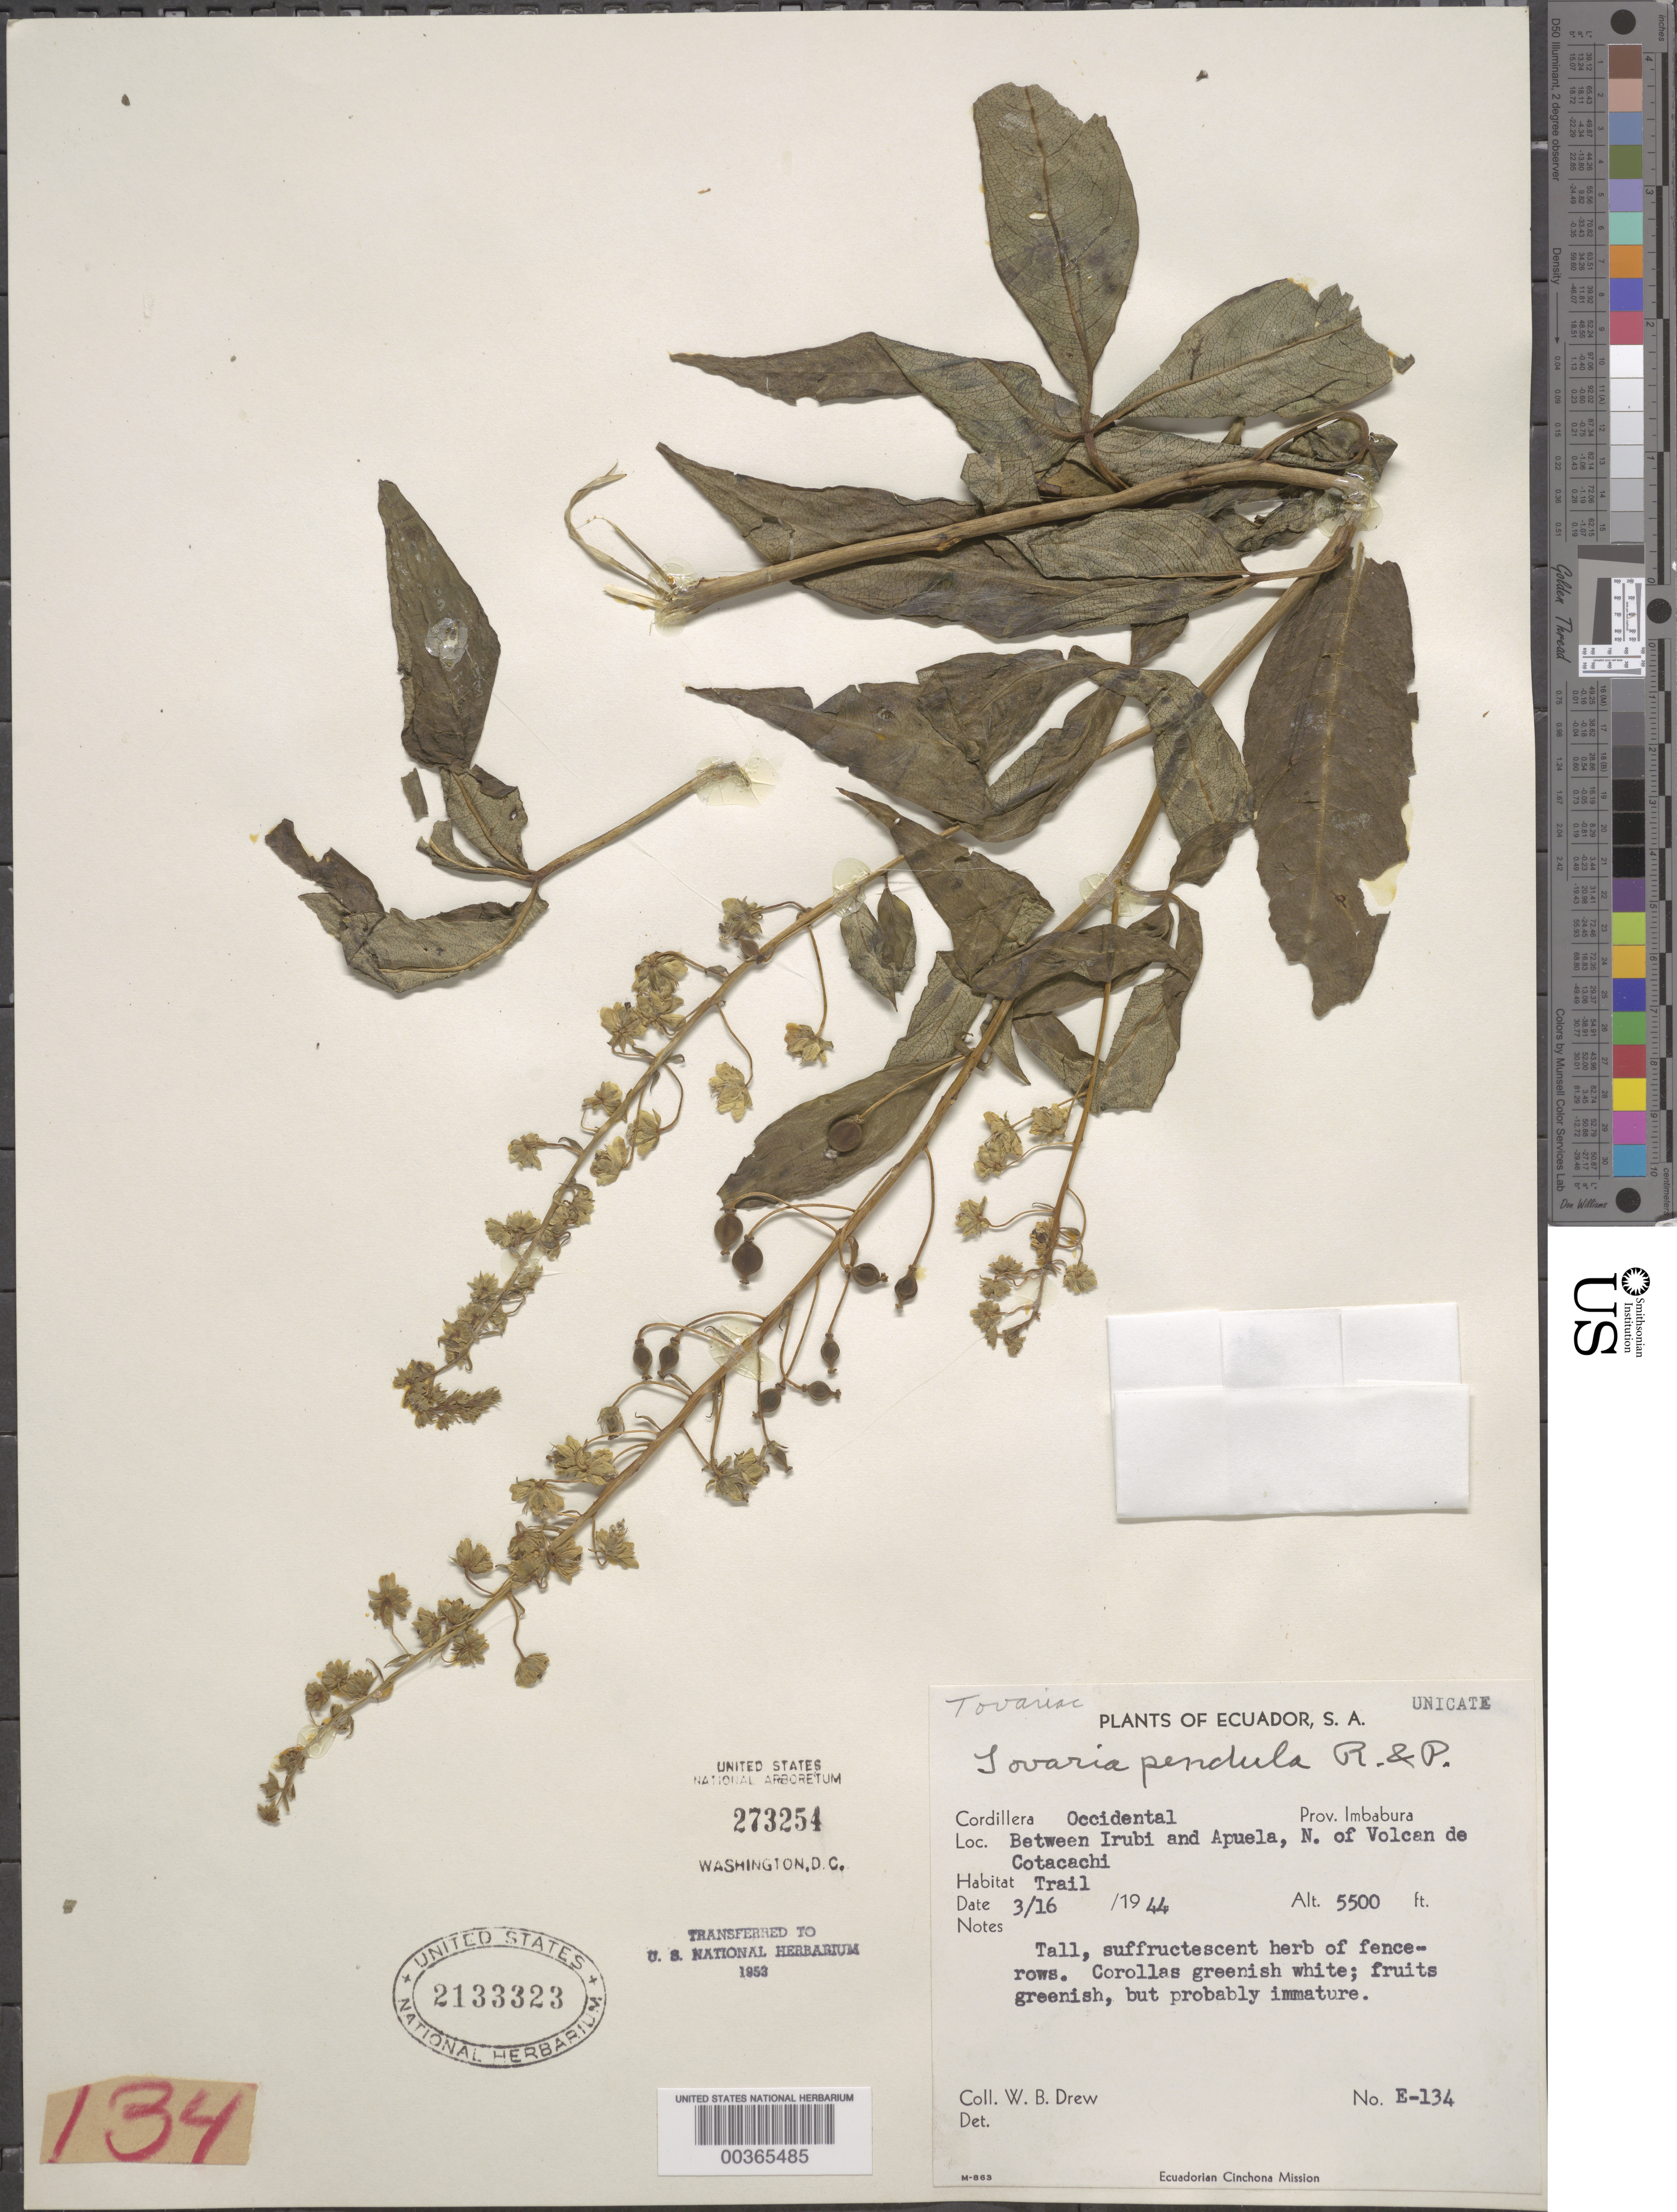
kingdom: Plantae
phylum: Tracheophyta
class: Magnoliopsida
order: Brassicales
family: Tovariaceae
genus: Tovaria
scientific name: Tovaria pendula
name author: Ruiz & Pav.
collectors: W. B. Drew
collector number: E-134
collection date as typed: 16 Mar 1944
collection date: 1944-03-16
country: Ecuador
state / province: Imbabura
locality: Between Irubi and Apuela, N of Volcan de Cotacachi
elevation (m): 1676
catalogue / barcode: US 2133323